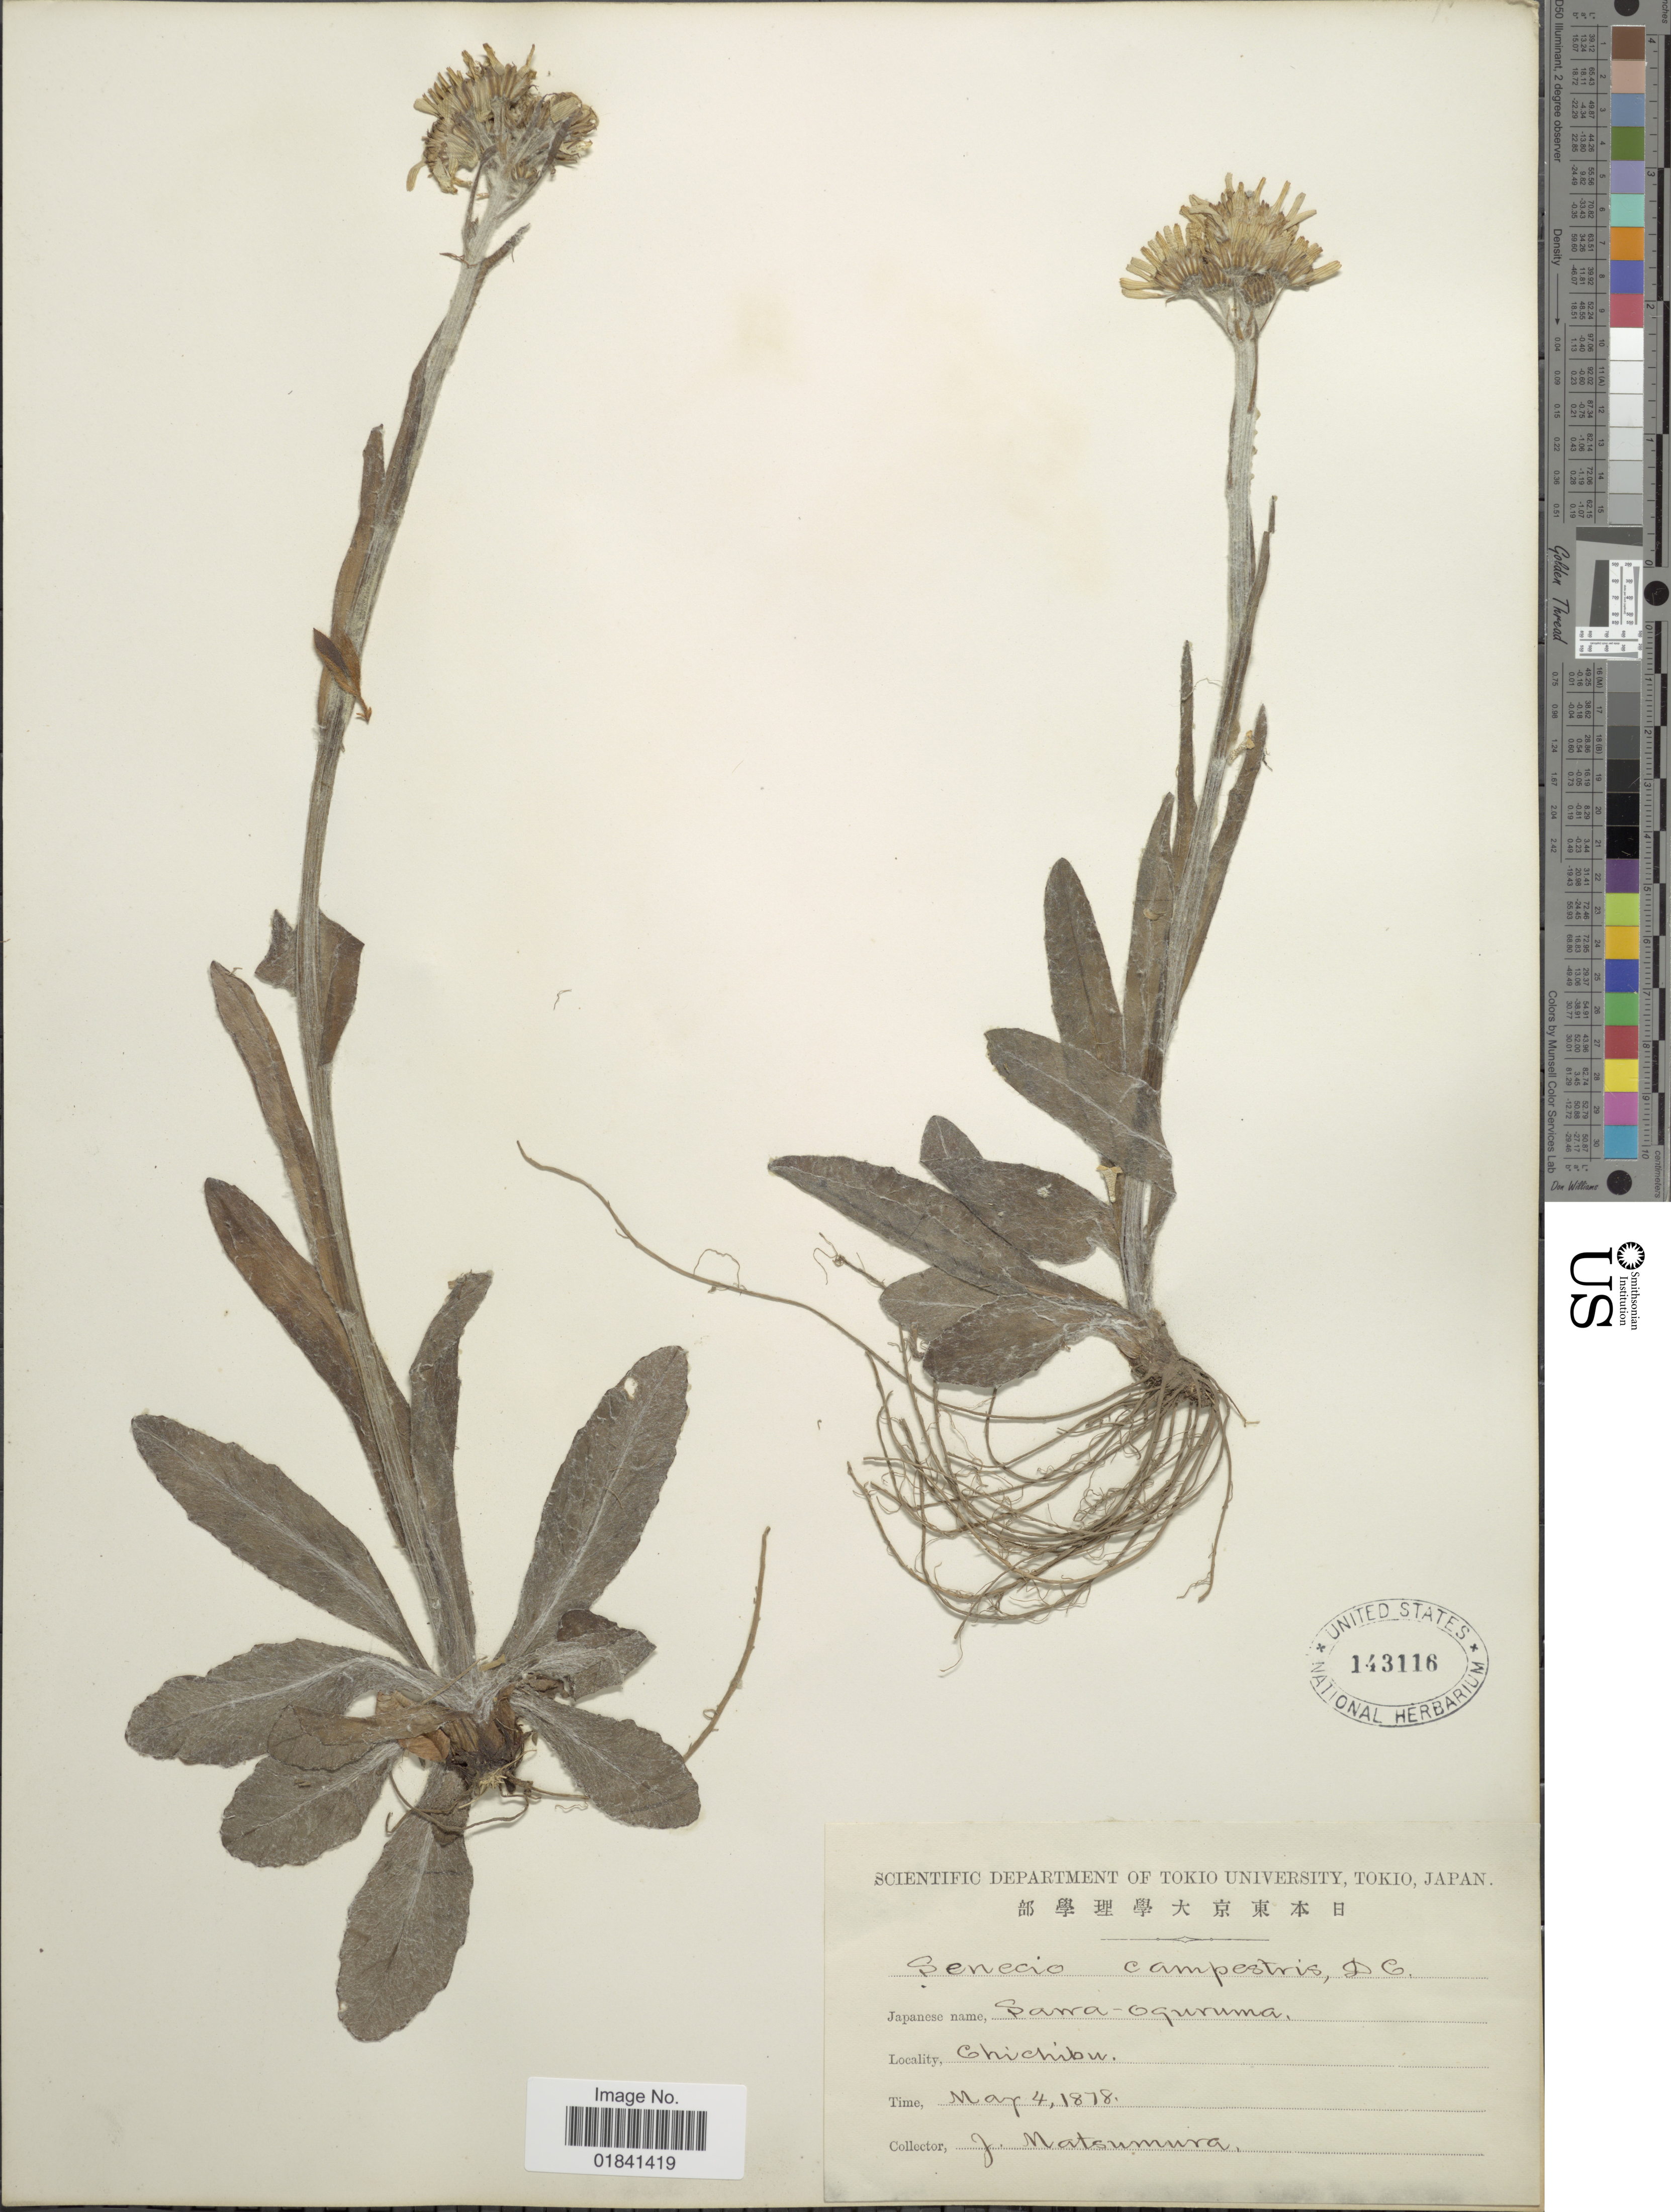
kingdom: Plantae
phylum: Tracheophyta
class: Magnoliopsida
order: Asterales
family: Asteraceae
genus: Senecio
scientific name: Senecio pierotii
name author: Miq.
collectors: J. Matsumura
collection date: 1878-05-04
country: Japan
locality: Chichibu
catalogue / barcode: US 143116